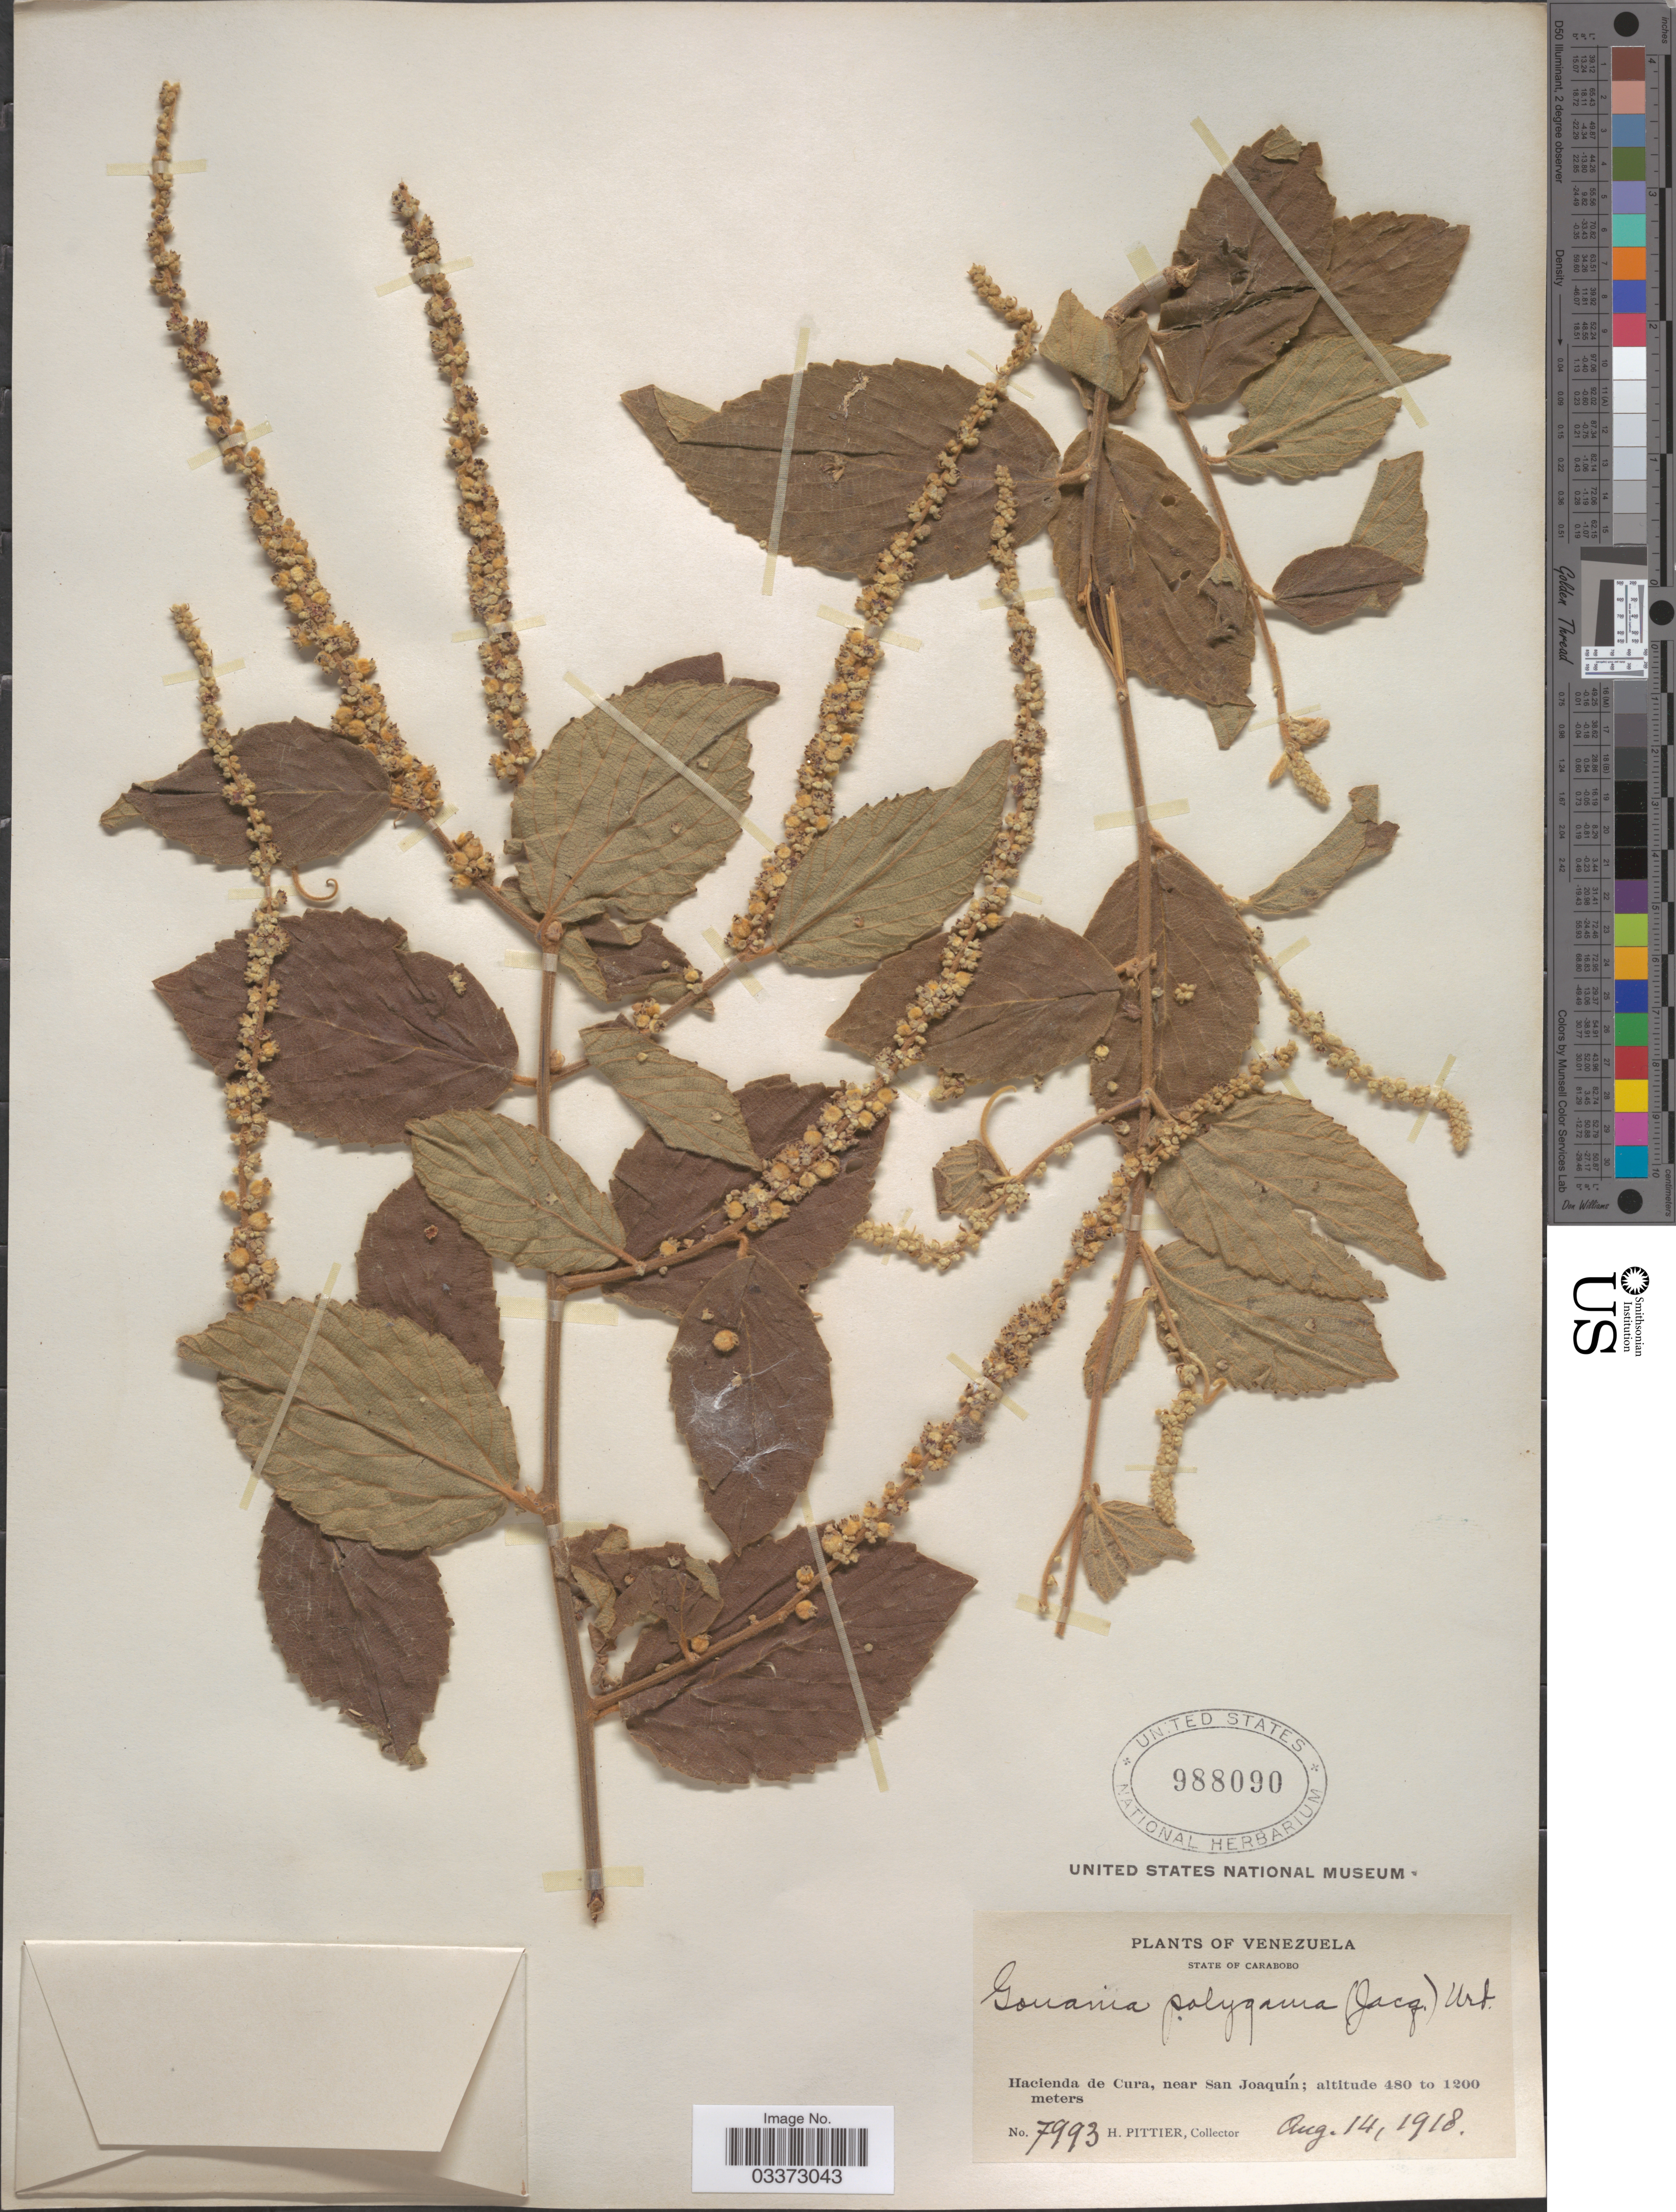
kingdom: Plantae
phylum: Tracheophyta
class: Magnoliopsida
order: Rosales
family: Rhamnaceae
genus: Gouania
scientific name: Gouania velutina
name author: Reissek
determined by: Figueira, Mauricio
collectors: H. F. Pittier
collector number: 7993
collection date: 1918-08-14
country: Venezuela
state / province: Carabobo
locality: Hacienda de Cura, near San Joaquín.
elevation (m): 480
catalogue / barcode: US 988090